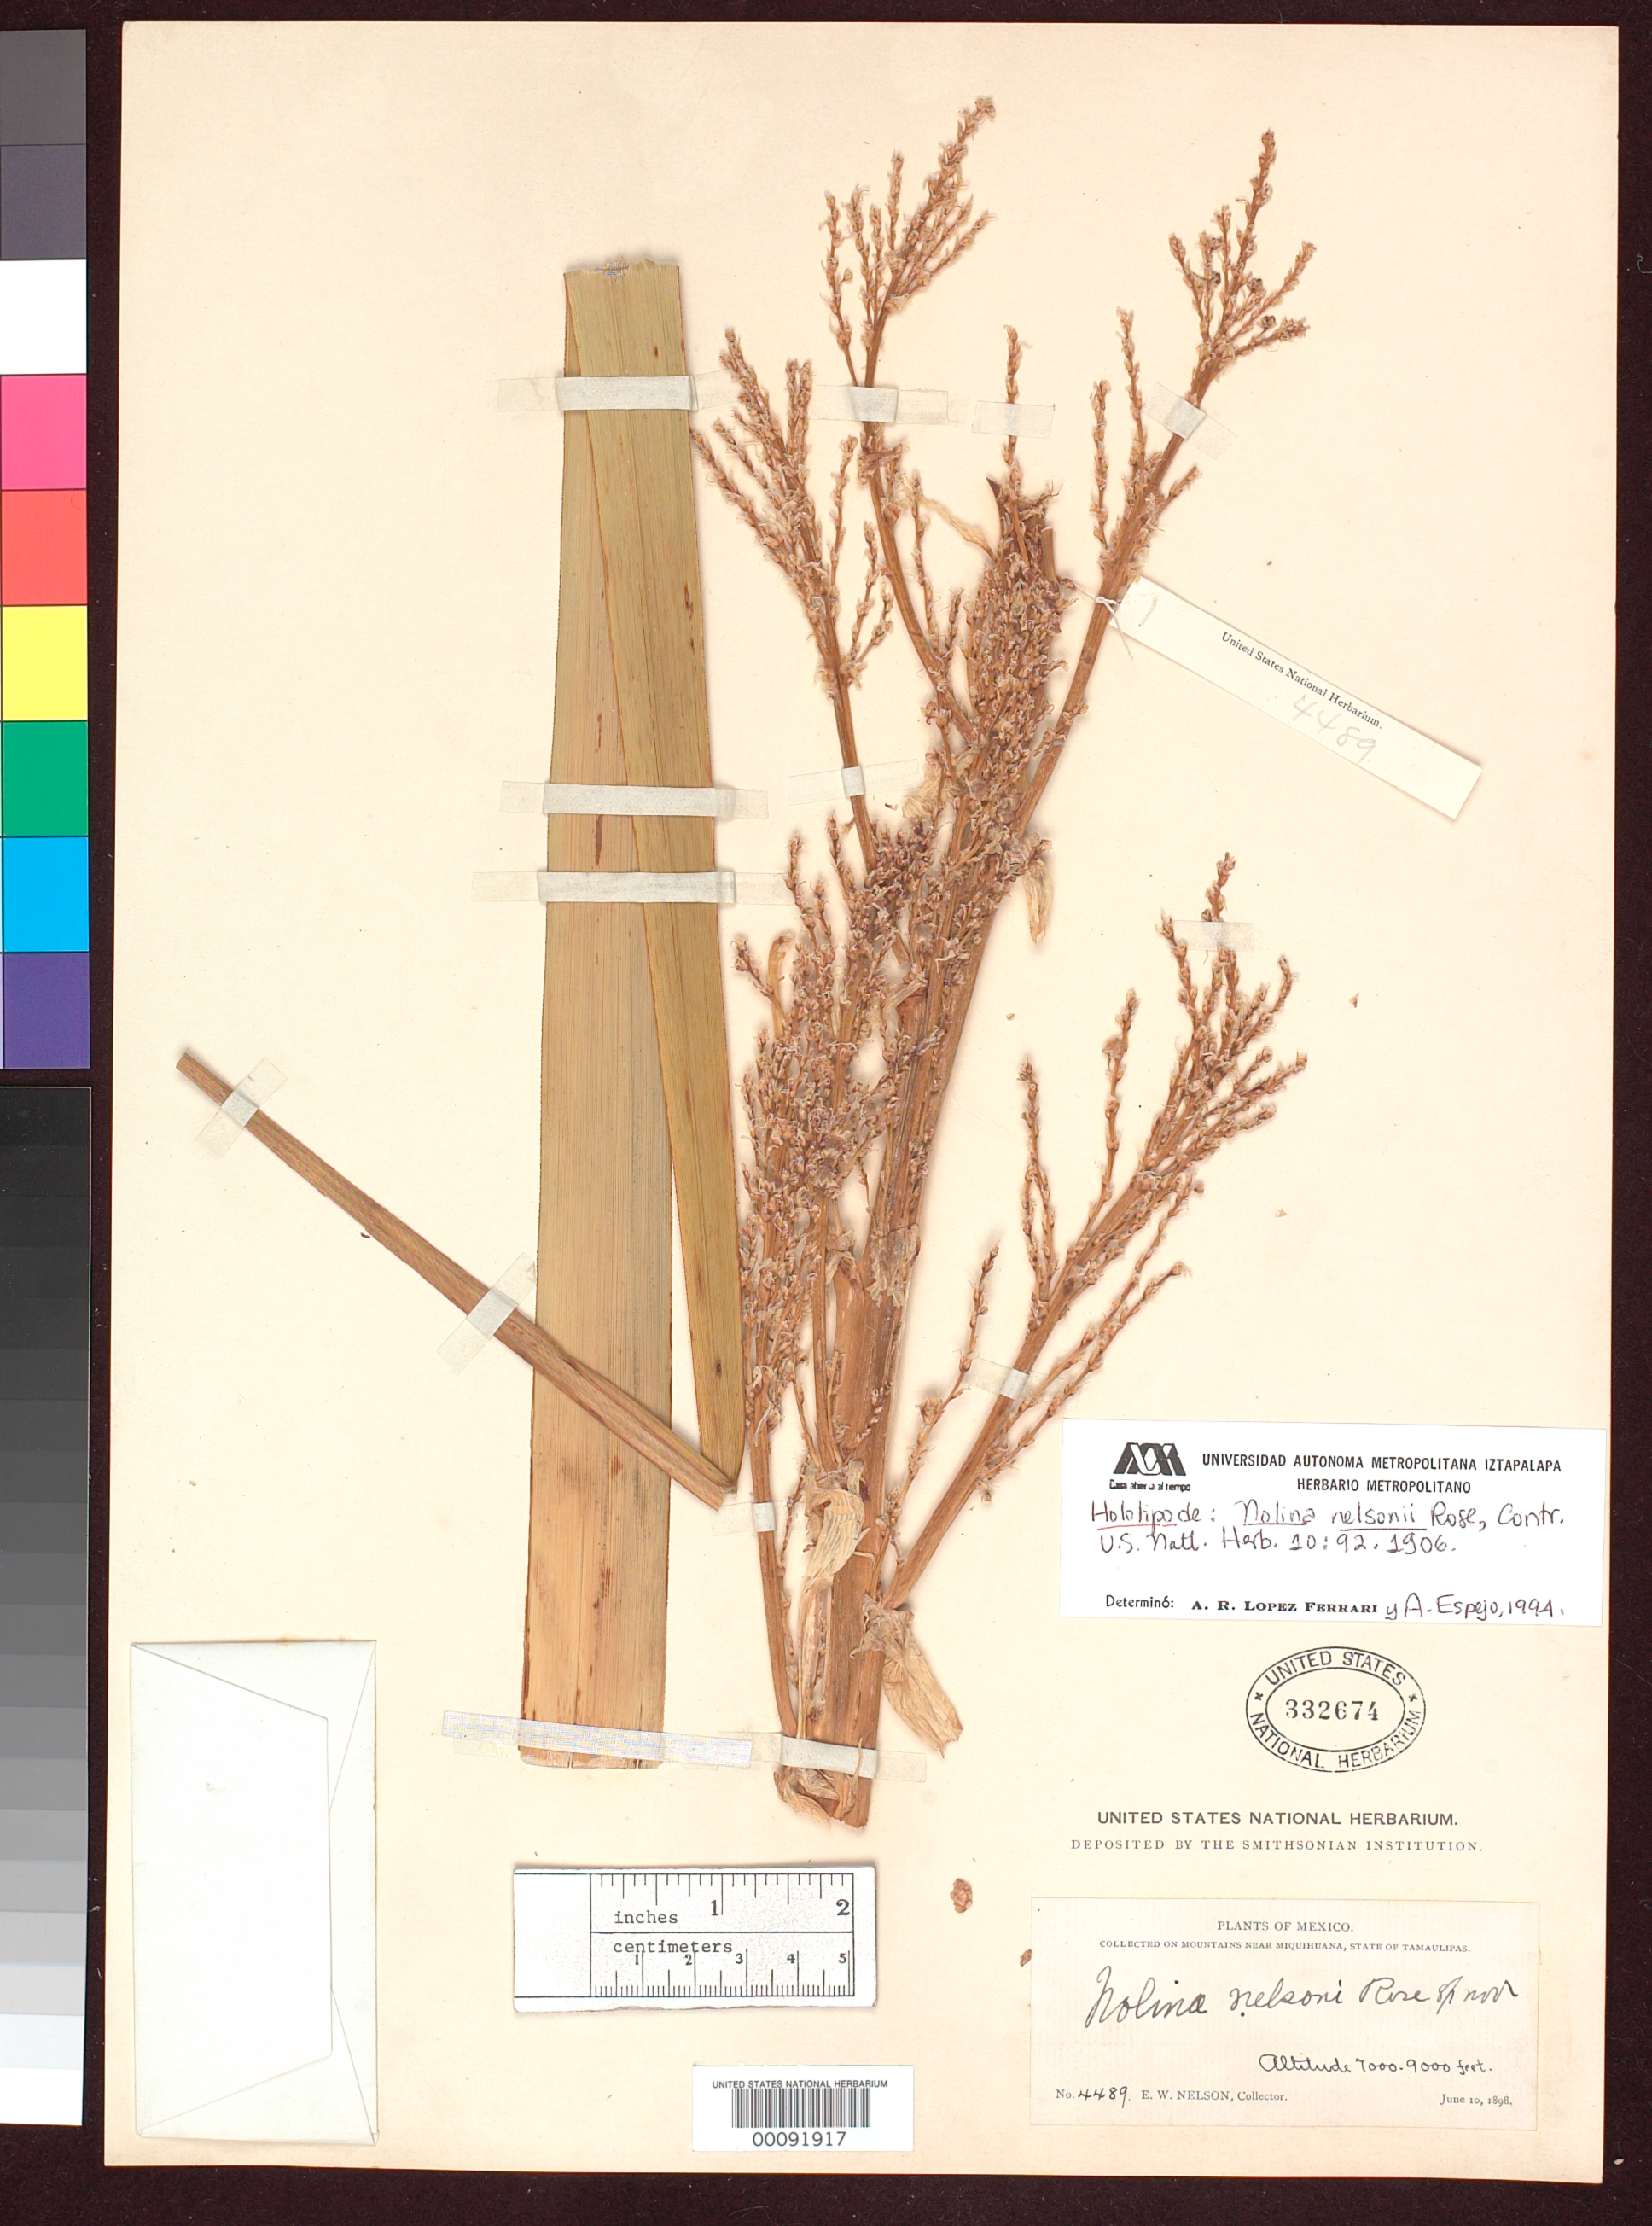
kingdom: Plantae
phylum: Tracheophyta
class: Liliopsida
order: Asparagales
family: Asparagaceae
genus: Nolina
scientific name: Nolina nelsoni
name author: Rose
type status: Holotype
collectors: E. W. Nelson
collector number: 4489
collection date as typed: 10 Jun 1898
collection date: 1898-06-10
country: Mexico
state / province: Tamaulipas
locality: Near Miquihuana.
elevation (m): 2134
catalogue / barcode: US 332674